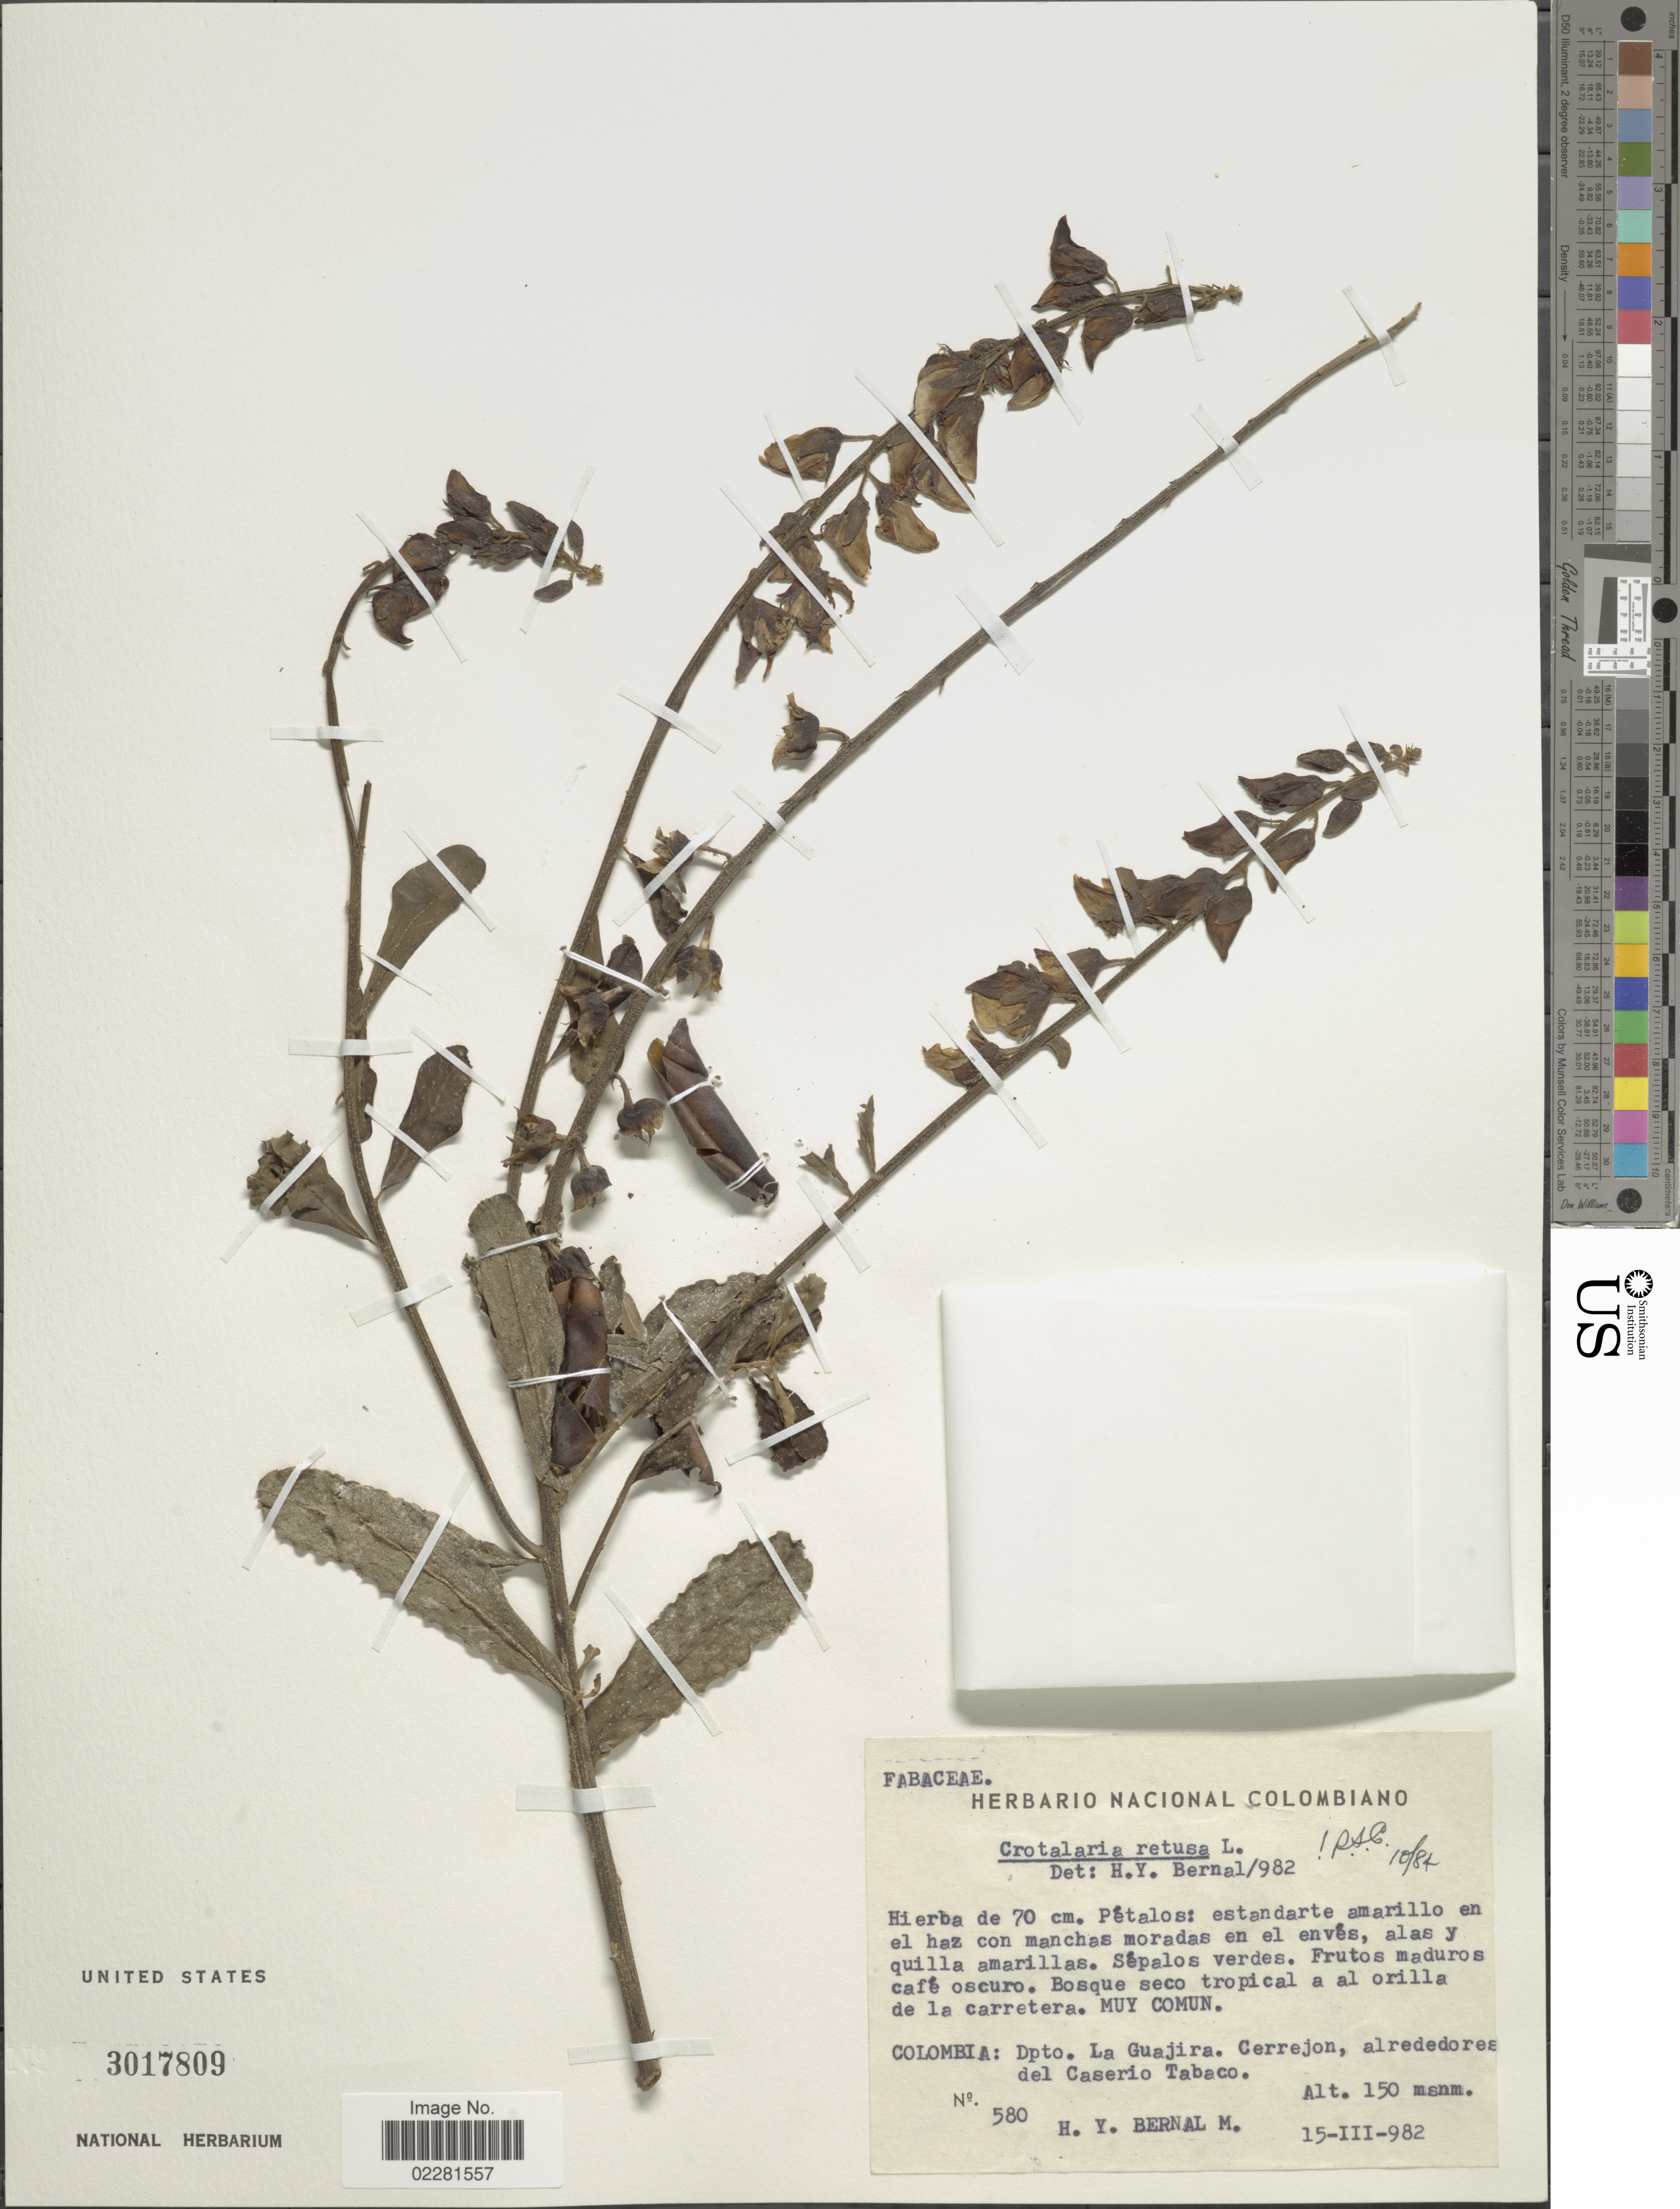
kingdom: Plantae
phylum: Tracheophyta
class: Magnoliopsida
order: Fabales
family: Fabaceae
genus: Crotalaria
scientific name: Crotalaria retusa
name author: L.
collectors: H. Y. Bernal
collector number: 580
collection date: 1982-03-15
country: Colombia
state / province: La Guajira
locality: Cerrejon, alrededores del Caserio Tabaco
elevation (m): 150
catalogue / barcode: US 3017809